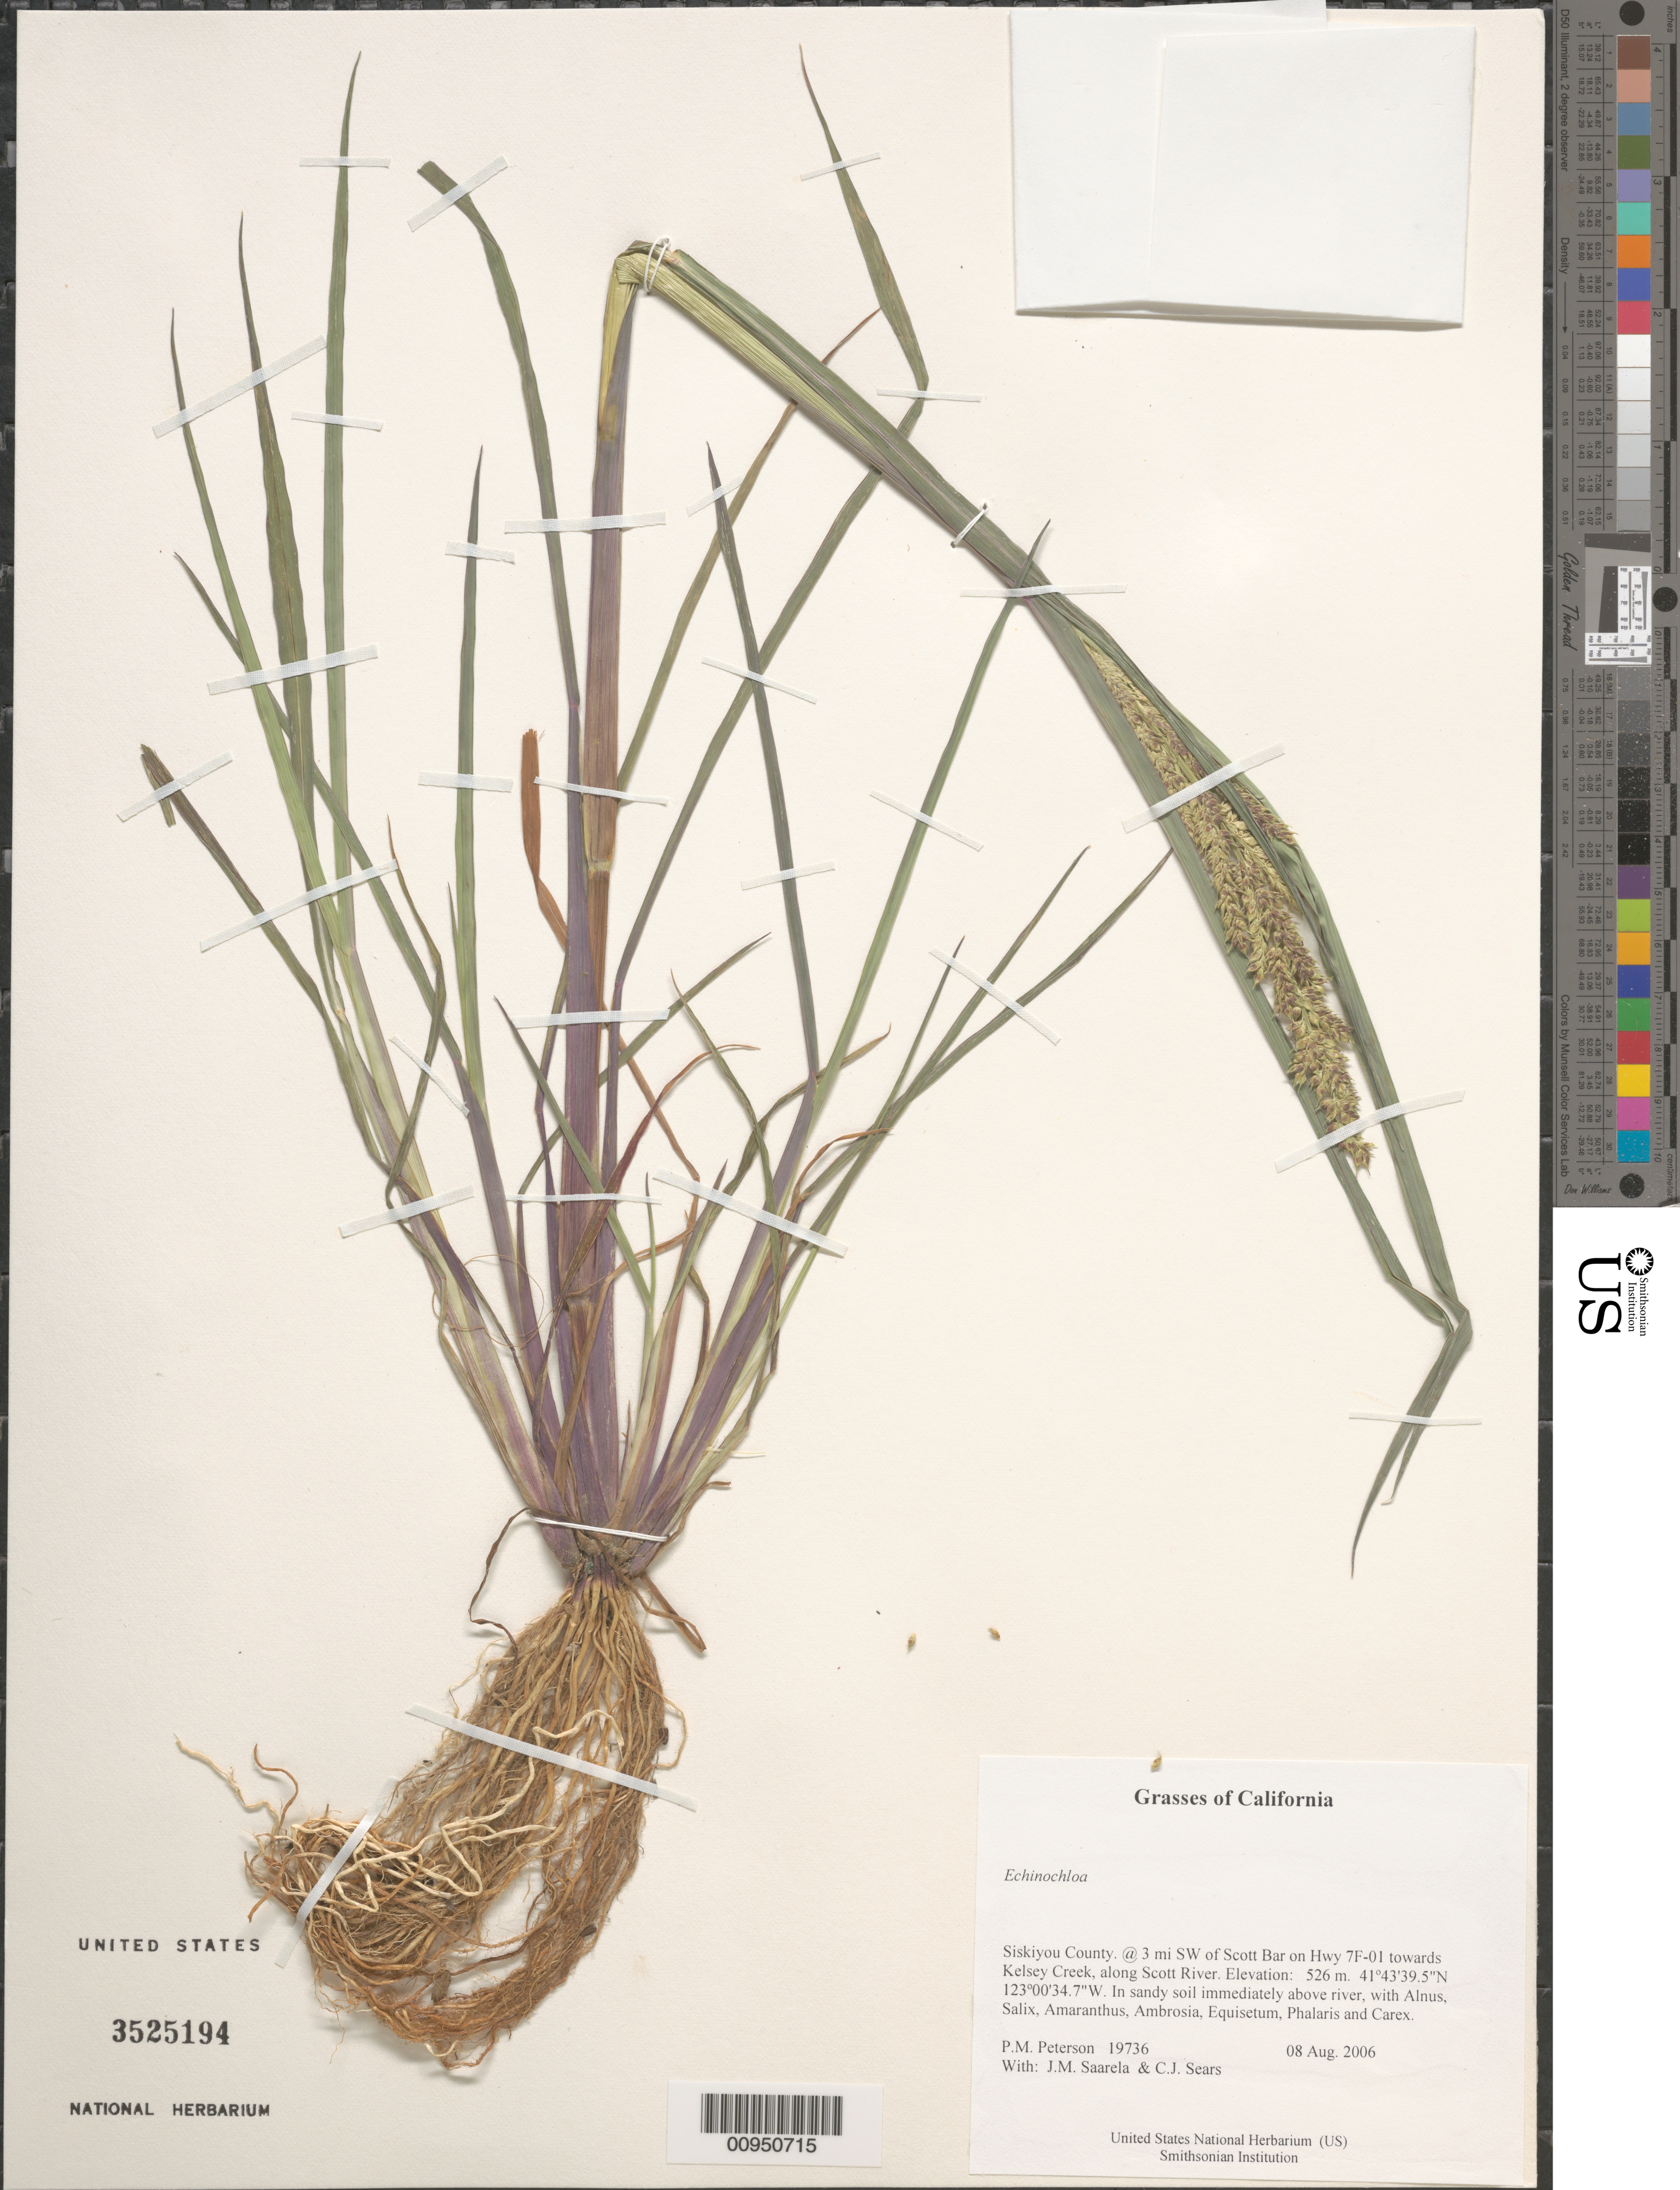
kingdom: Plantae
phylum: Tracheophyta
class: Liliopsida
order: Poales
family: Poaceae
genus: Echinochloa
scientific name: Echinochloa sp.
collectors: P. M. Peterson, J. Saarela & C. Sears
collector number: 19736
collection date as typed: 08 Aug 2006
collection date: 2006-08-08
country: United States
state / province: California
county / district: Siskiyou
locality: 3 mi SW of Scott Bar on Hwy 7F-01 towards Kelsey Creek, along Scott River.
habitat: In sandy soil immediately above river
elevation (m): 526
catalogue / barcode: US 3525194